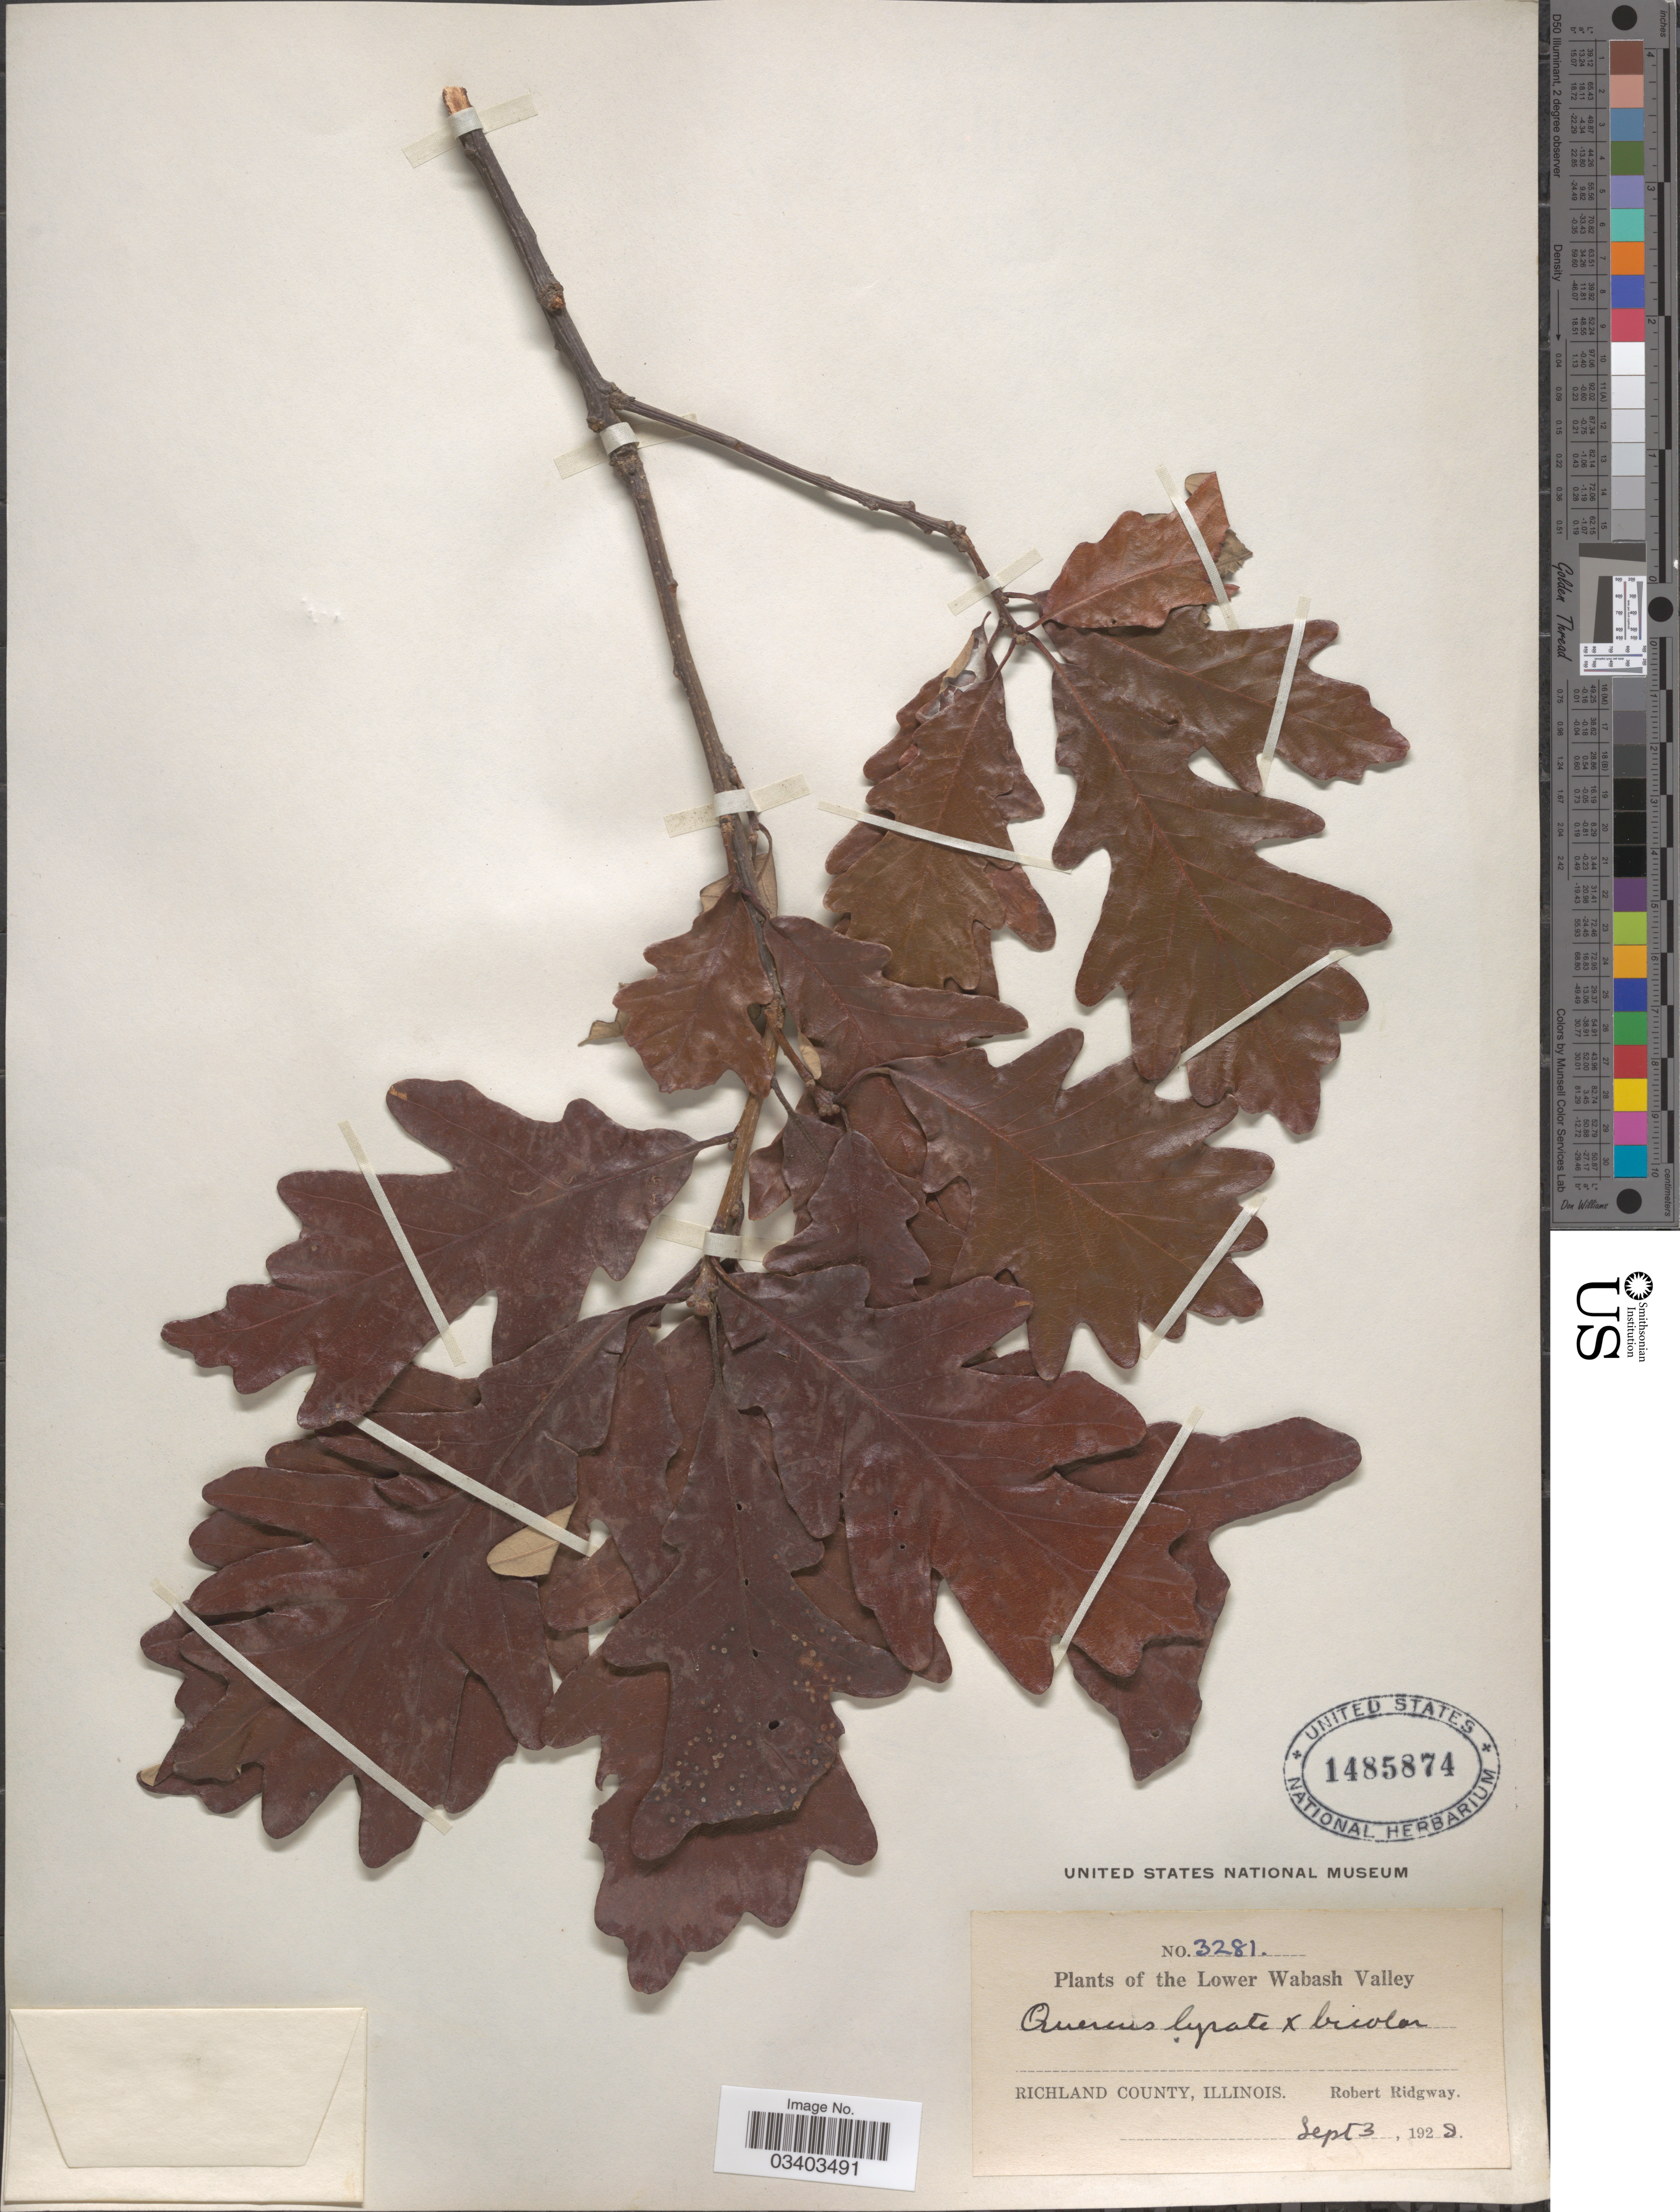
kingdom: Plantae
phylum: Tracheophyta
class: Magnoliopsida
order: Fagales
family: Fagaceae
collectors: R. Ridgway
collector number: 3281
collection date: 1928-09-03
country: United States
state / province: Illinois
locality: The Lower Wabash Valley. Richland County.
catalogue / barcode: US 1485874